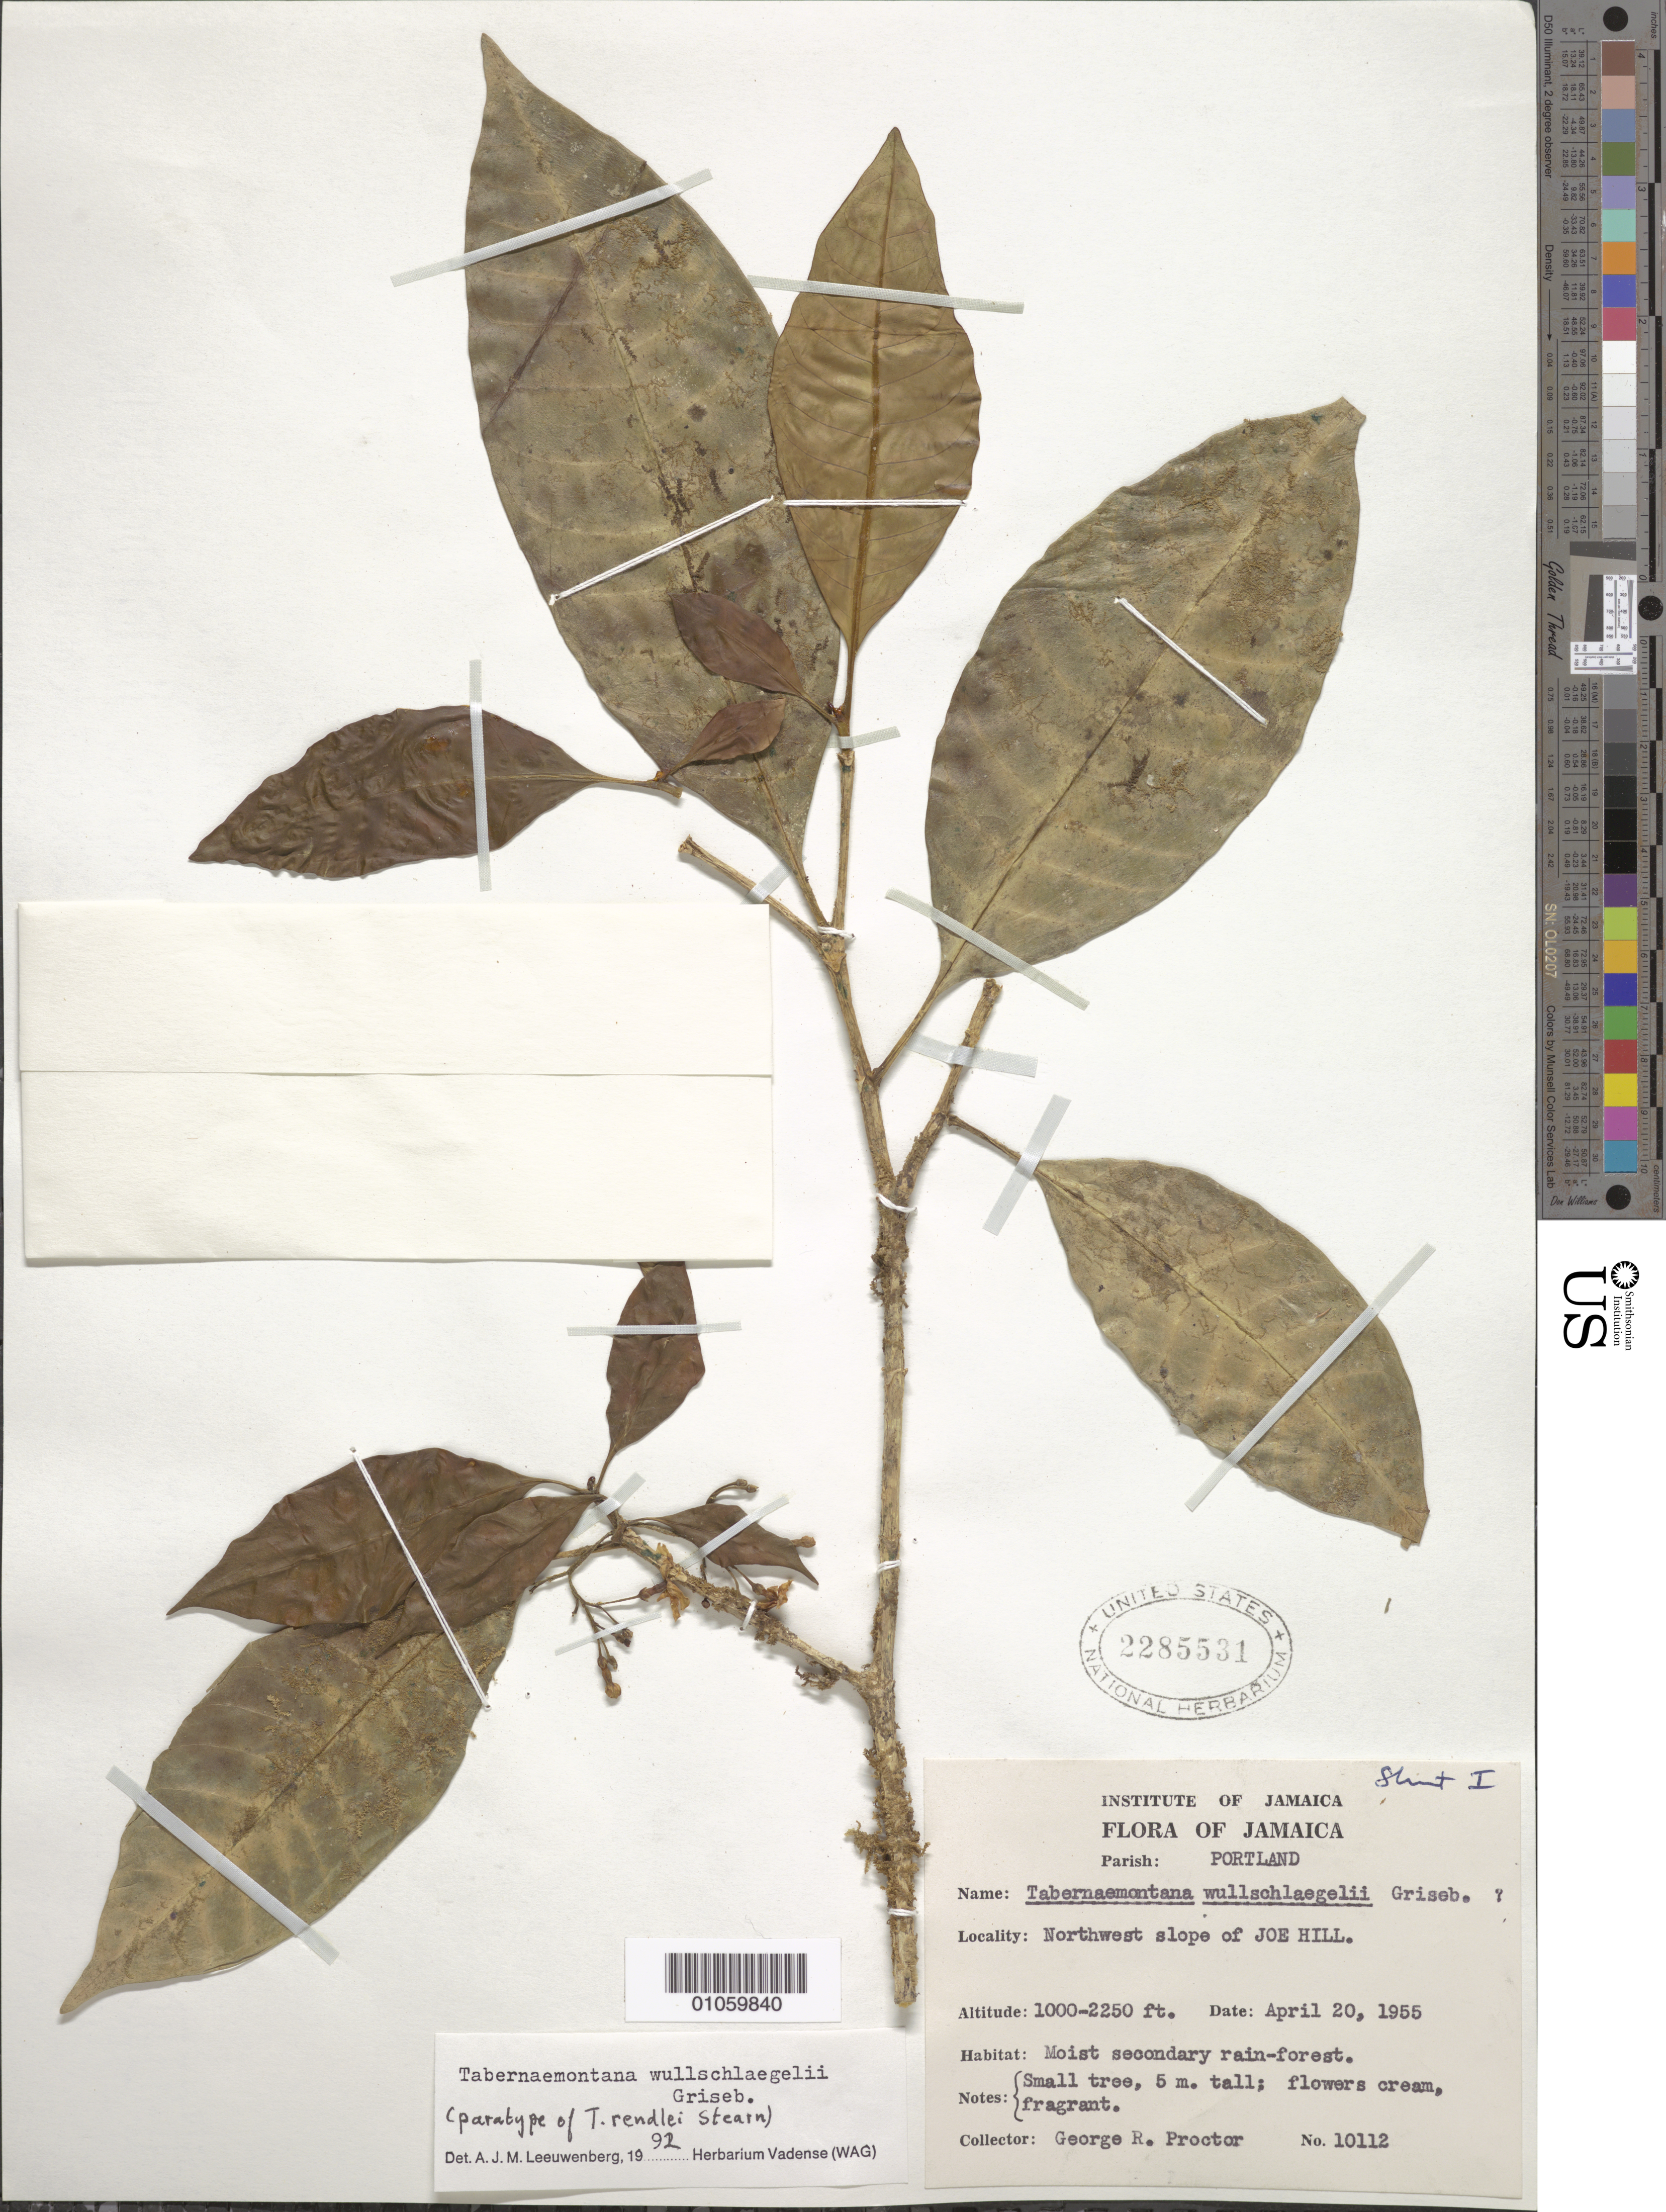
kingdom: Plantae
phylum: Tracheophyta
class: Magnoliopsida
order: Gentianales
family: Apocynaceae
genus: Tabernaemontana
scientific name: Tabernaemontana wullschlaegelii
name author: Griseb.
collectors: G. R. Proctor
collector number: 10112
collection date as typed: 20 Apr 1955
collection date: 1955-04-20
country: Jamaica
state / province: Portland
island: Jamaica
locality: Northwest slope of Joe Hill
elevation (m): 305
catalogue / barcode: US 2285531